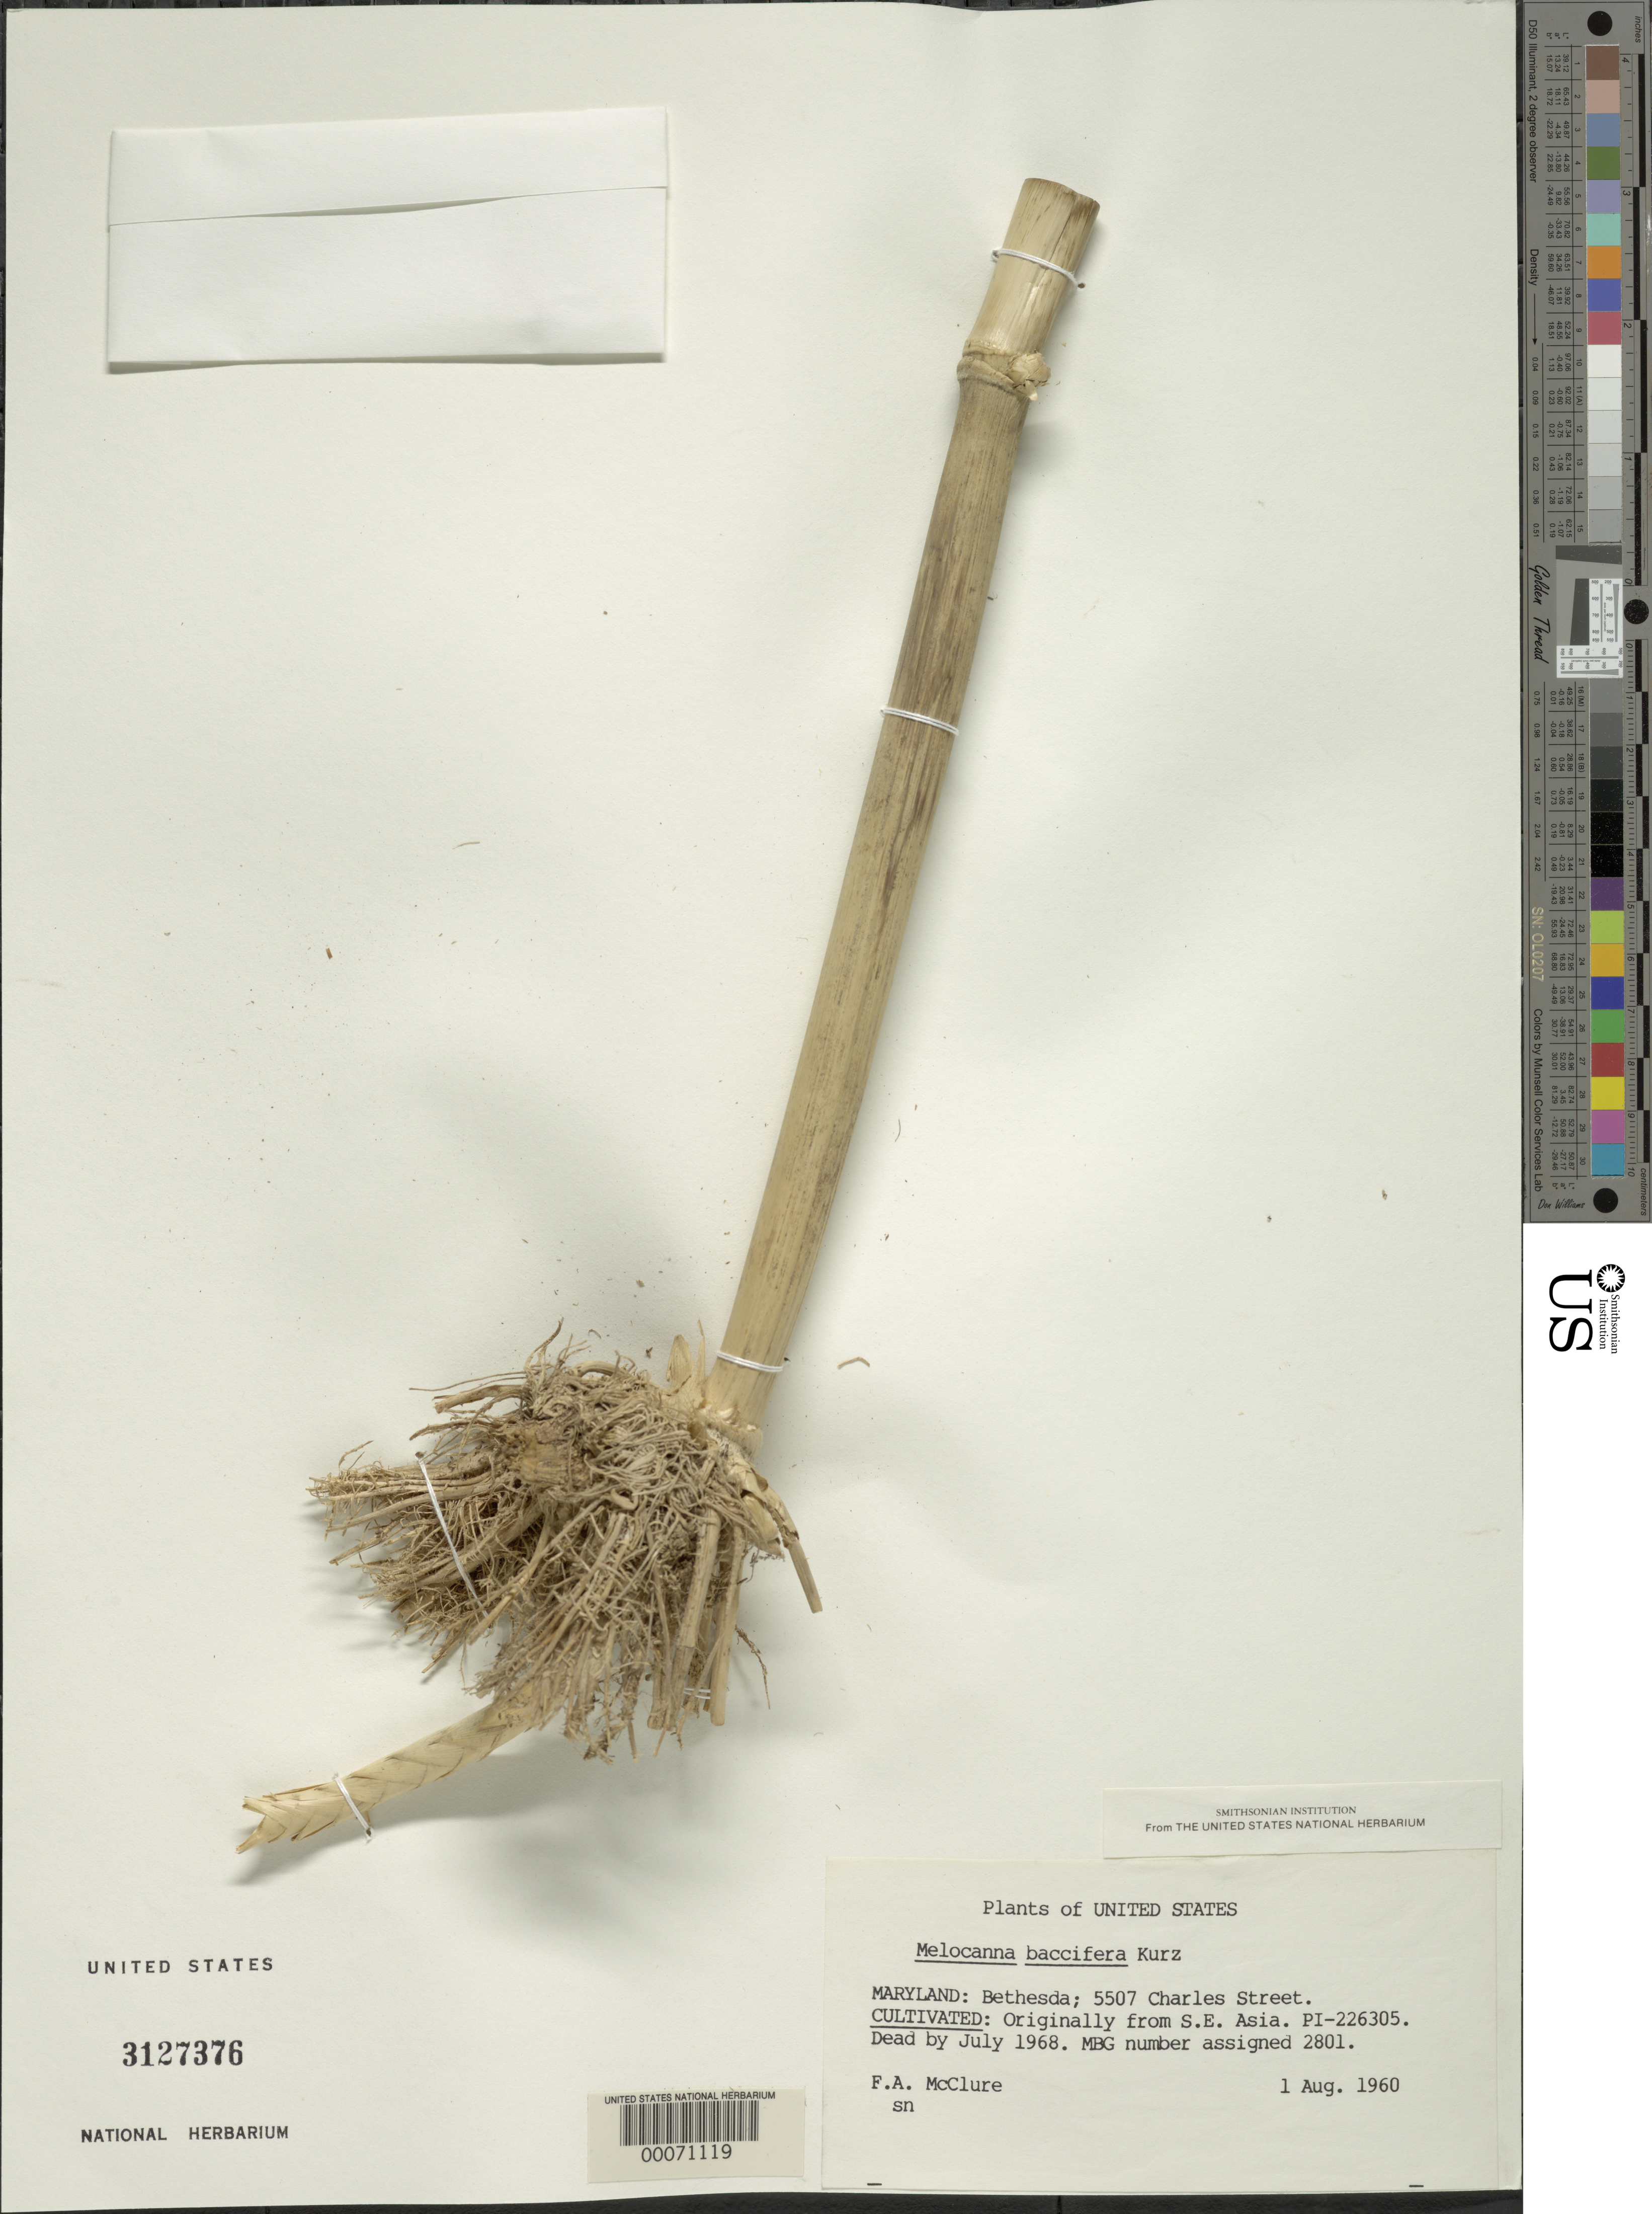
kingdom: Plantae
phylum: Tracheophyta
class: Liliopsida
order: Poales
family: Poaceae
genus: Melocanna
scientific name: Melocanna baccifera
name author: (Roxb.) Kurz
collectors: F. A. McClure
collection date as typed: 01 Aug 1960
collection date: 1960-08-01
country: United States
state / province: Maryland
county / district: Montgomery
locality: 5507 Charles Street, Bethesda (McClure's garden)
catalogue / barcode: US 3127376